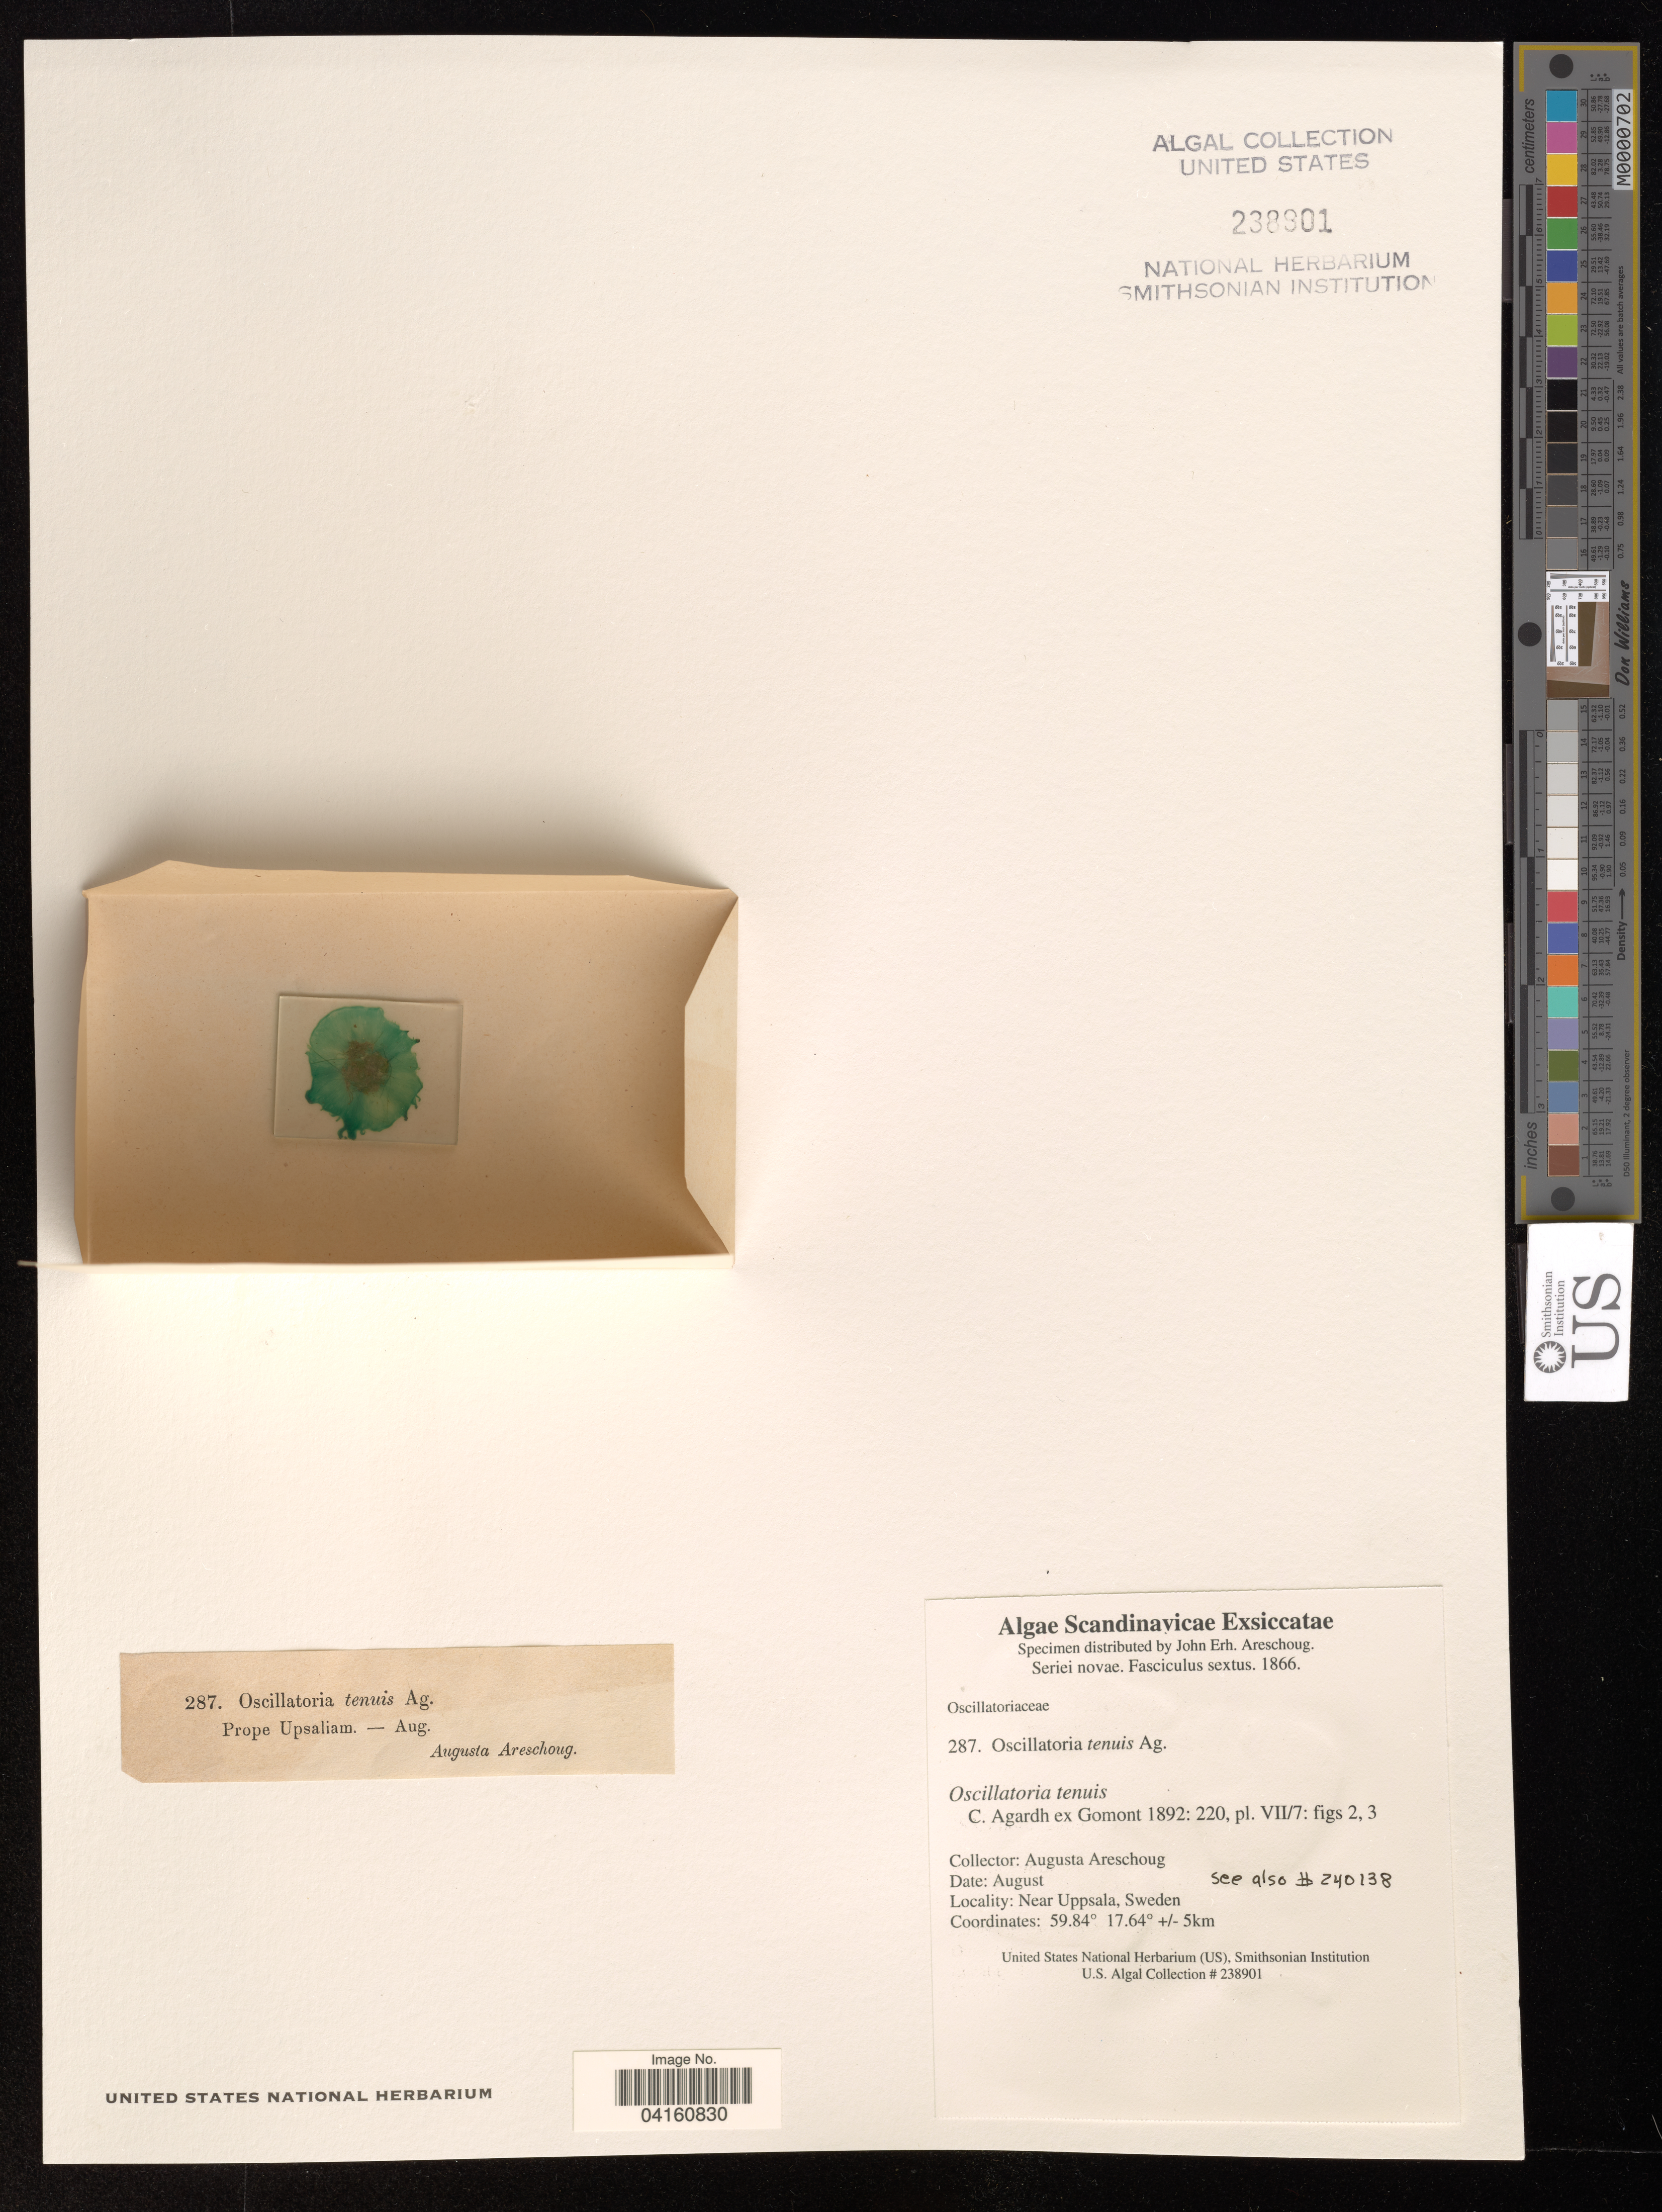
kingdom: Bacteria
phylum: Cyanobacteria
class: Cyanobacteriia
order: Cyanobacteriales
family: Oscillatoriaceae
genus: Oscillatoria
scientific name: Oscillatoria tenuis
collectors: A. Areschoug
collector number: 287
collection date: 1866-08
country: Sweden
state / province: Uppsala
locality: near Uppsala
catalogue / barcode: US 238901